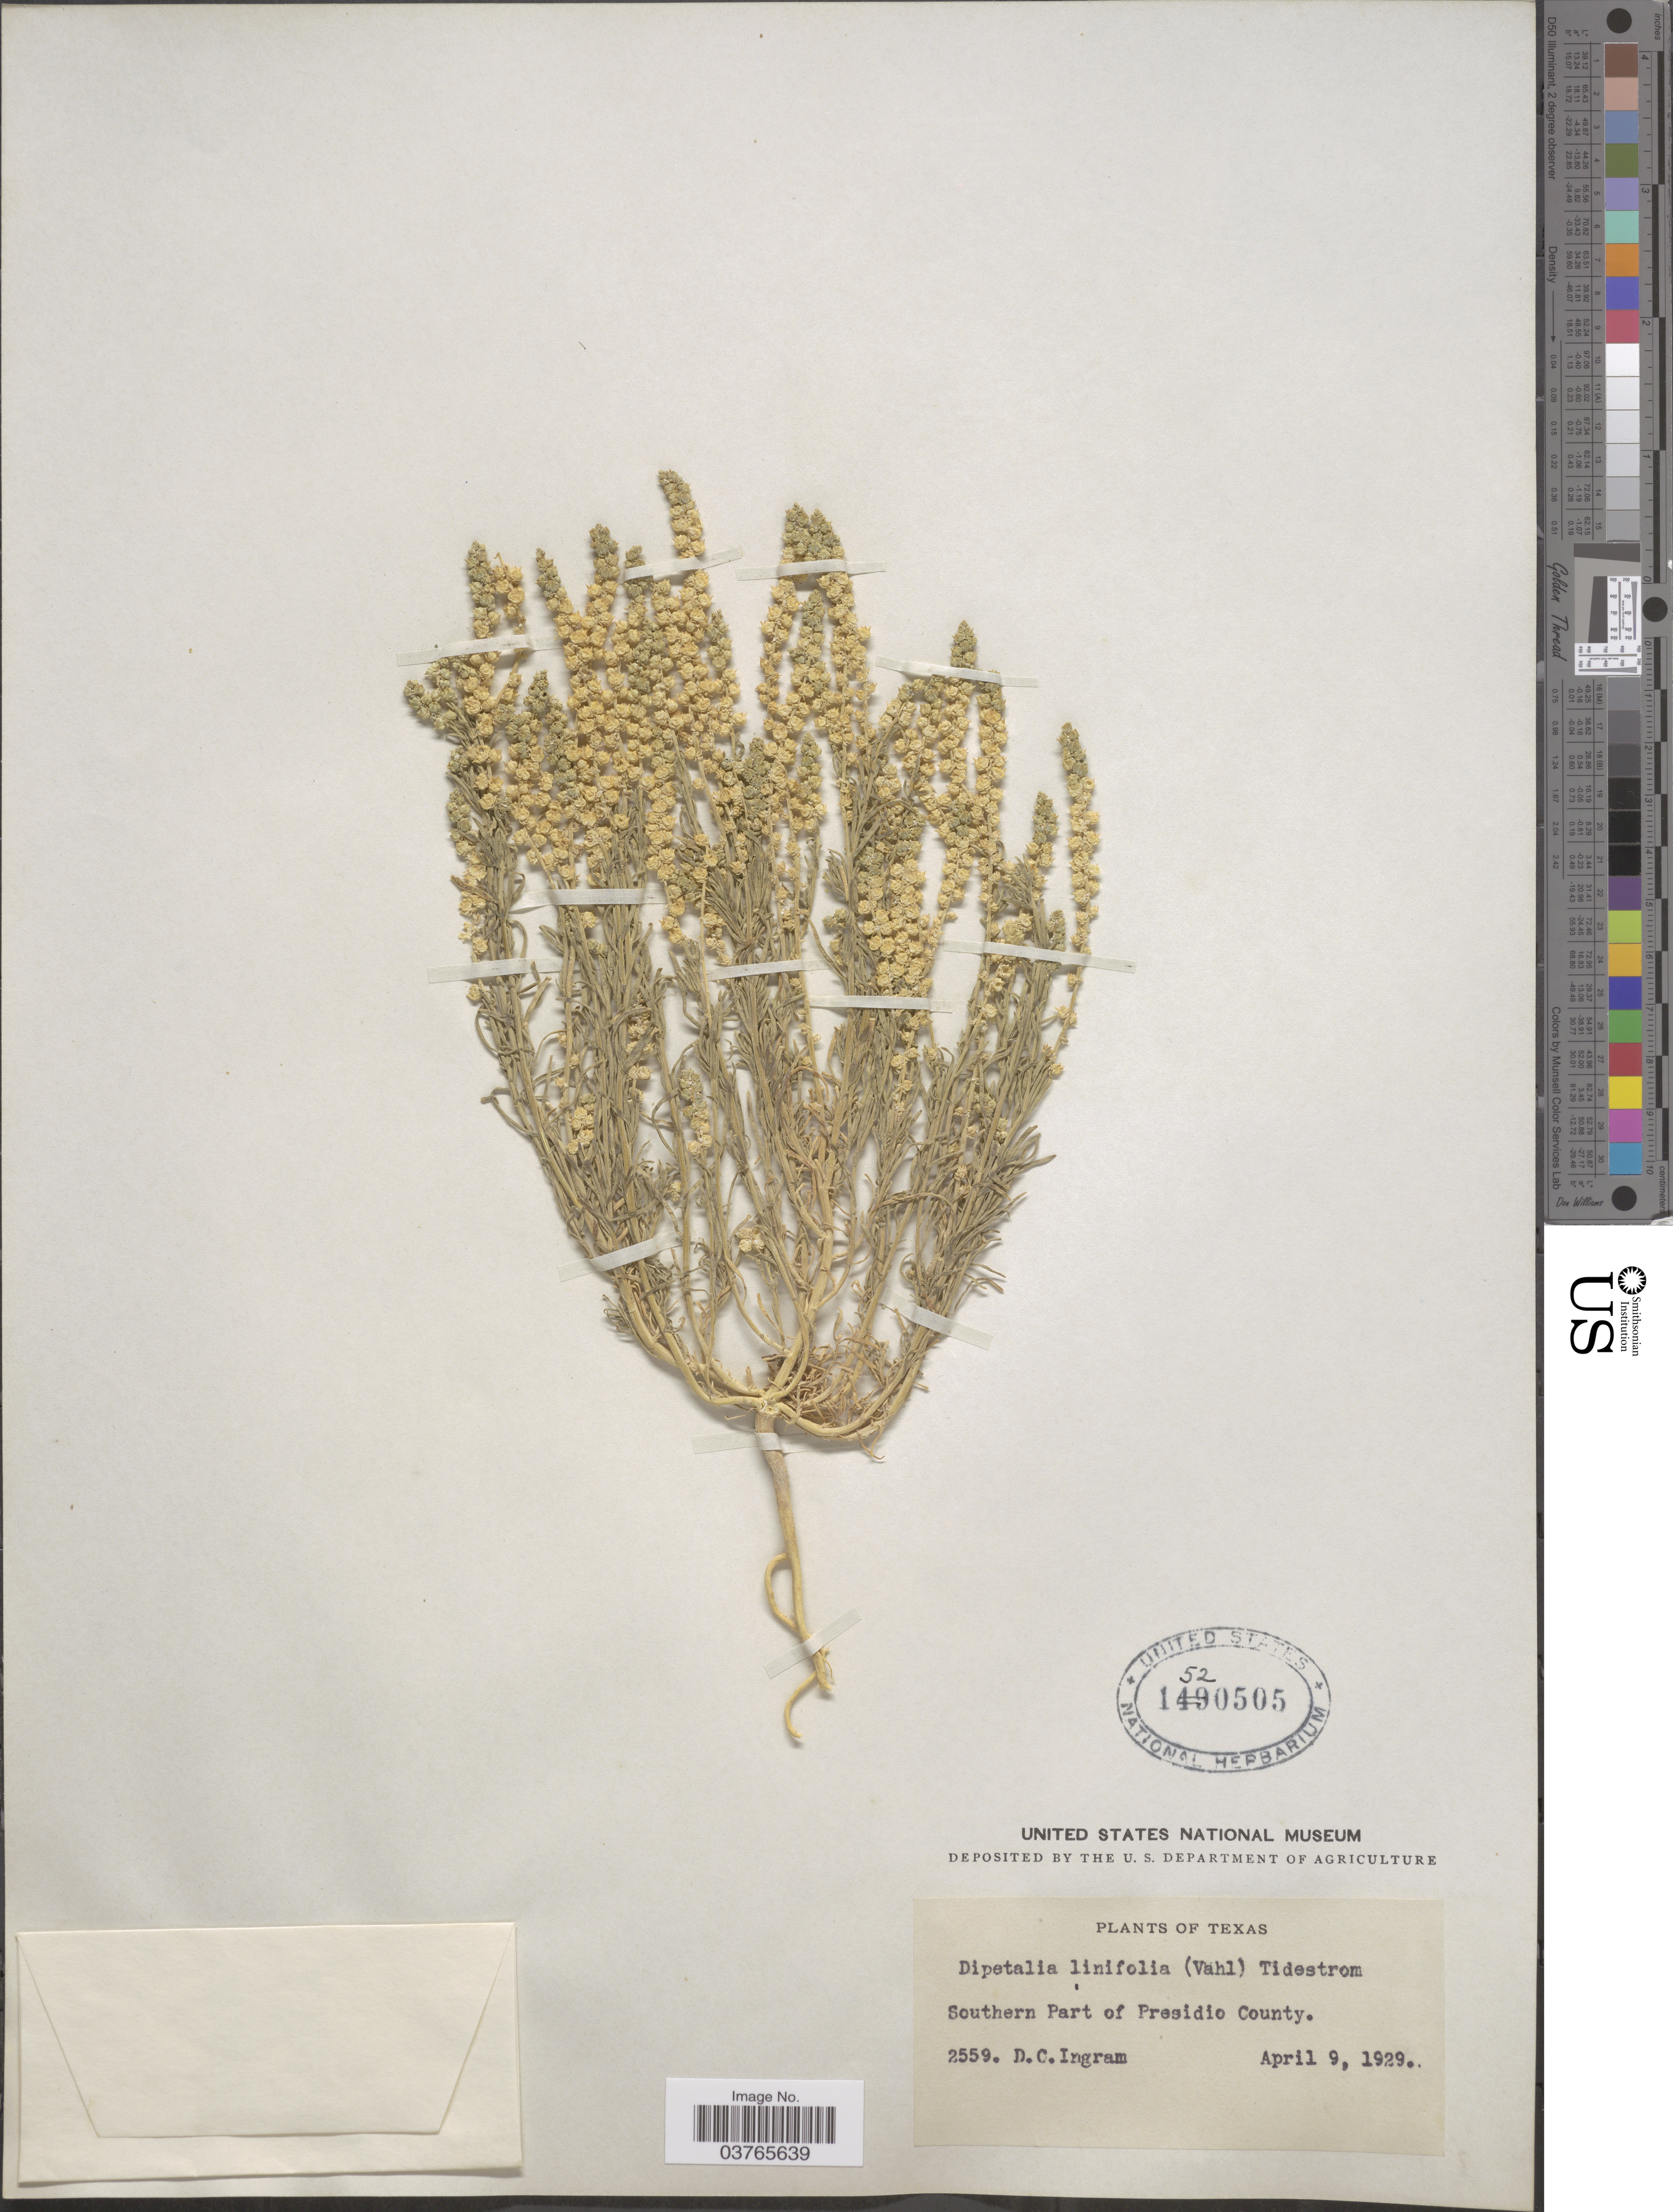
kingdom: Plantae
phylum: Tracheophyta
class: Magnoliopsida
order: Brassicales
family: Resedaceae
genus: Oligomeris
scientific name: Oligomeris subulata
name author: Webb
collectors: D. C. Ingram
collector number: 2559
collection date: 1929-04-09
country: United States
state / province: Texas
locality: Southern Part of Presidio County.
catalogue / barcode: US 1520505